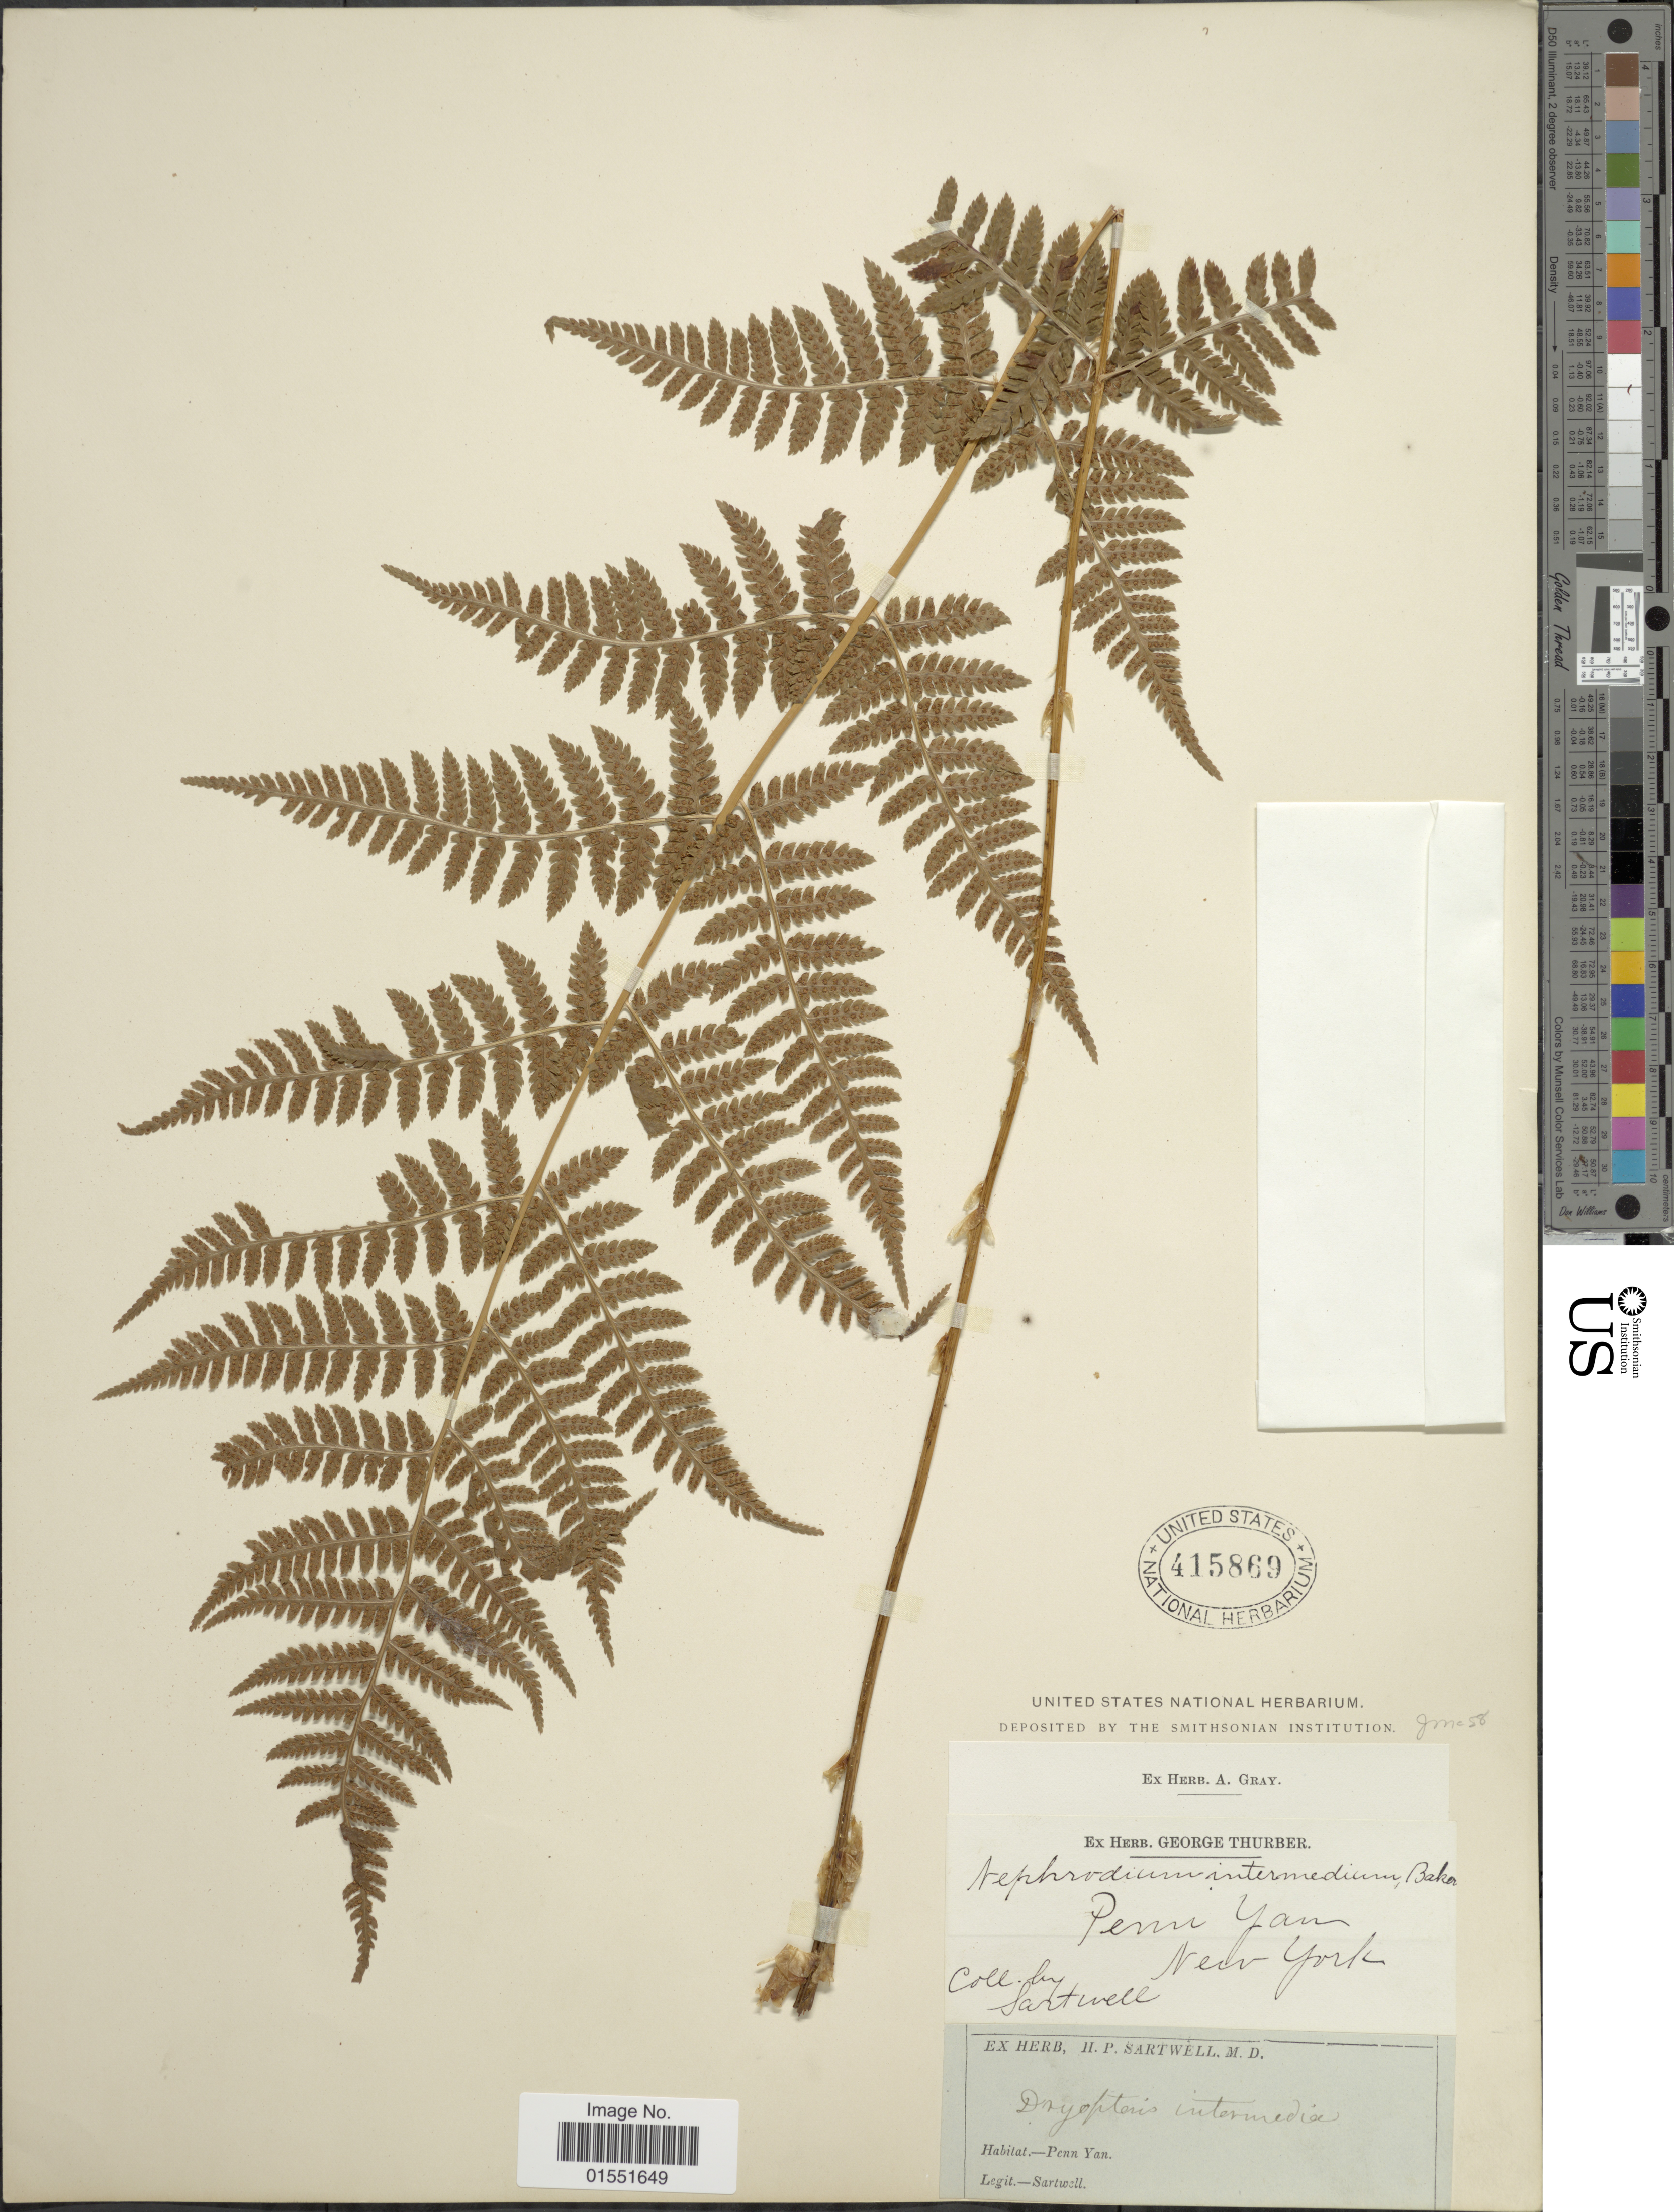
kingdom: Plantae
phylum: Tracheophyta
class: Polypodiopsida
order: Polypodiales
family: Dryopteridaceae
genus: Dryopteris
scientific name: Dryopteris intermedia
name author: (Muhl.) A. Gray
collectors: Sartwell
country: United States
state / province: Pennsylvania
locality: Penn Yan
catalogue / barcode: US 415869